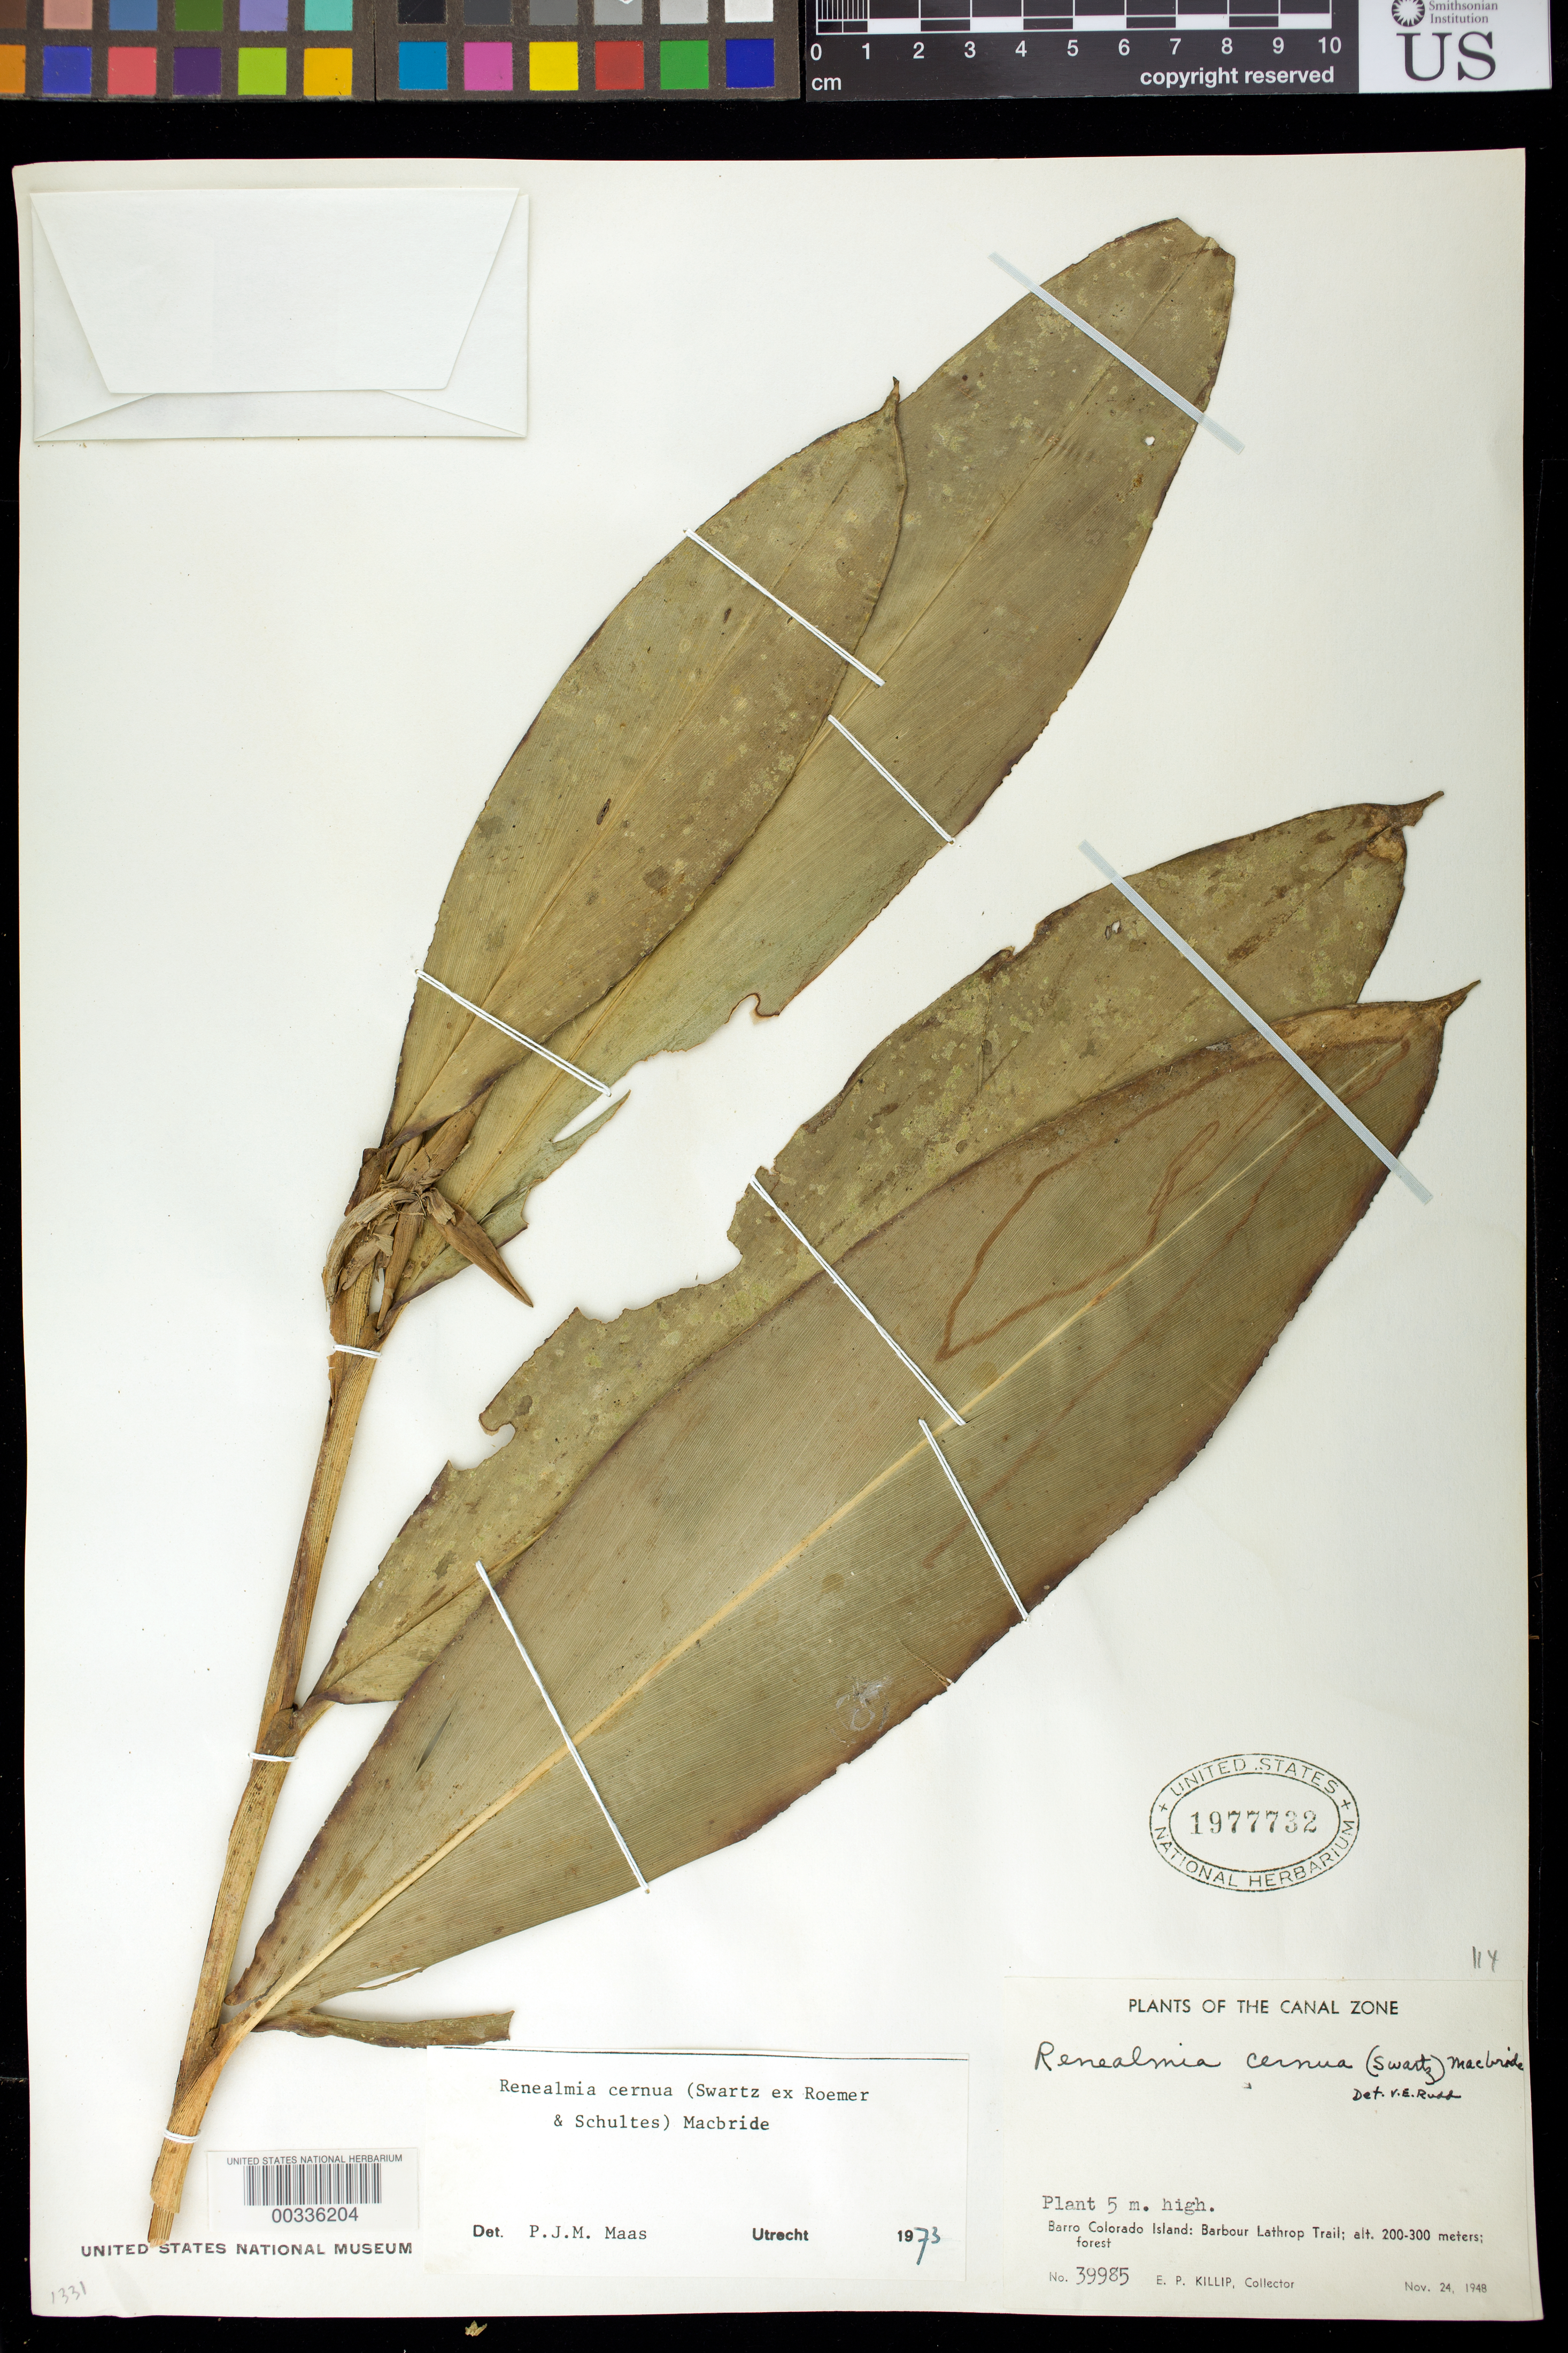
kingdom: Plantae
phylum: Tracheophyta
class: Liliopsida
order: Zingiberales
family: Zingiberaceae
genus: Renealmia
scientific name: Renealmia cernua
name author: (Sw. ex Roem. & Schult.) J.F. Macbr.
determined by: Maas, Paul J. M.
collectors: E. P. Killip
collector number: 39985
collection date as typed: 24 Nov 1948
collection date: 1948-11-24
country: Panama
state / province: Panamá Oeste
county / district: Canal Zone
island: Barro Colorado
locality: Barbour Lathrop Trail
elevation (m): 200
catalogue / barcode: US 1977732